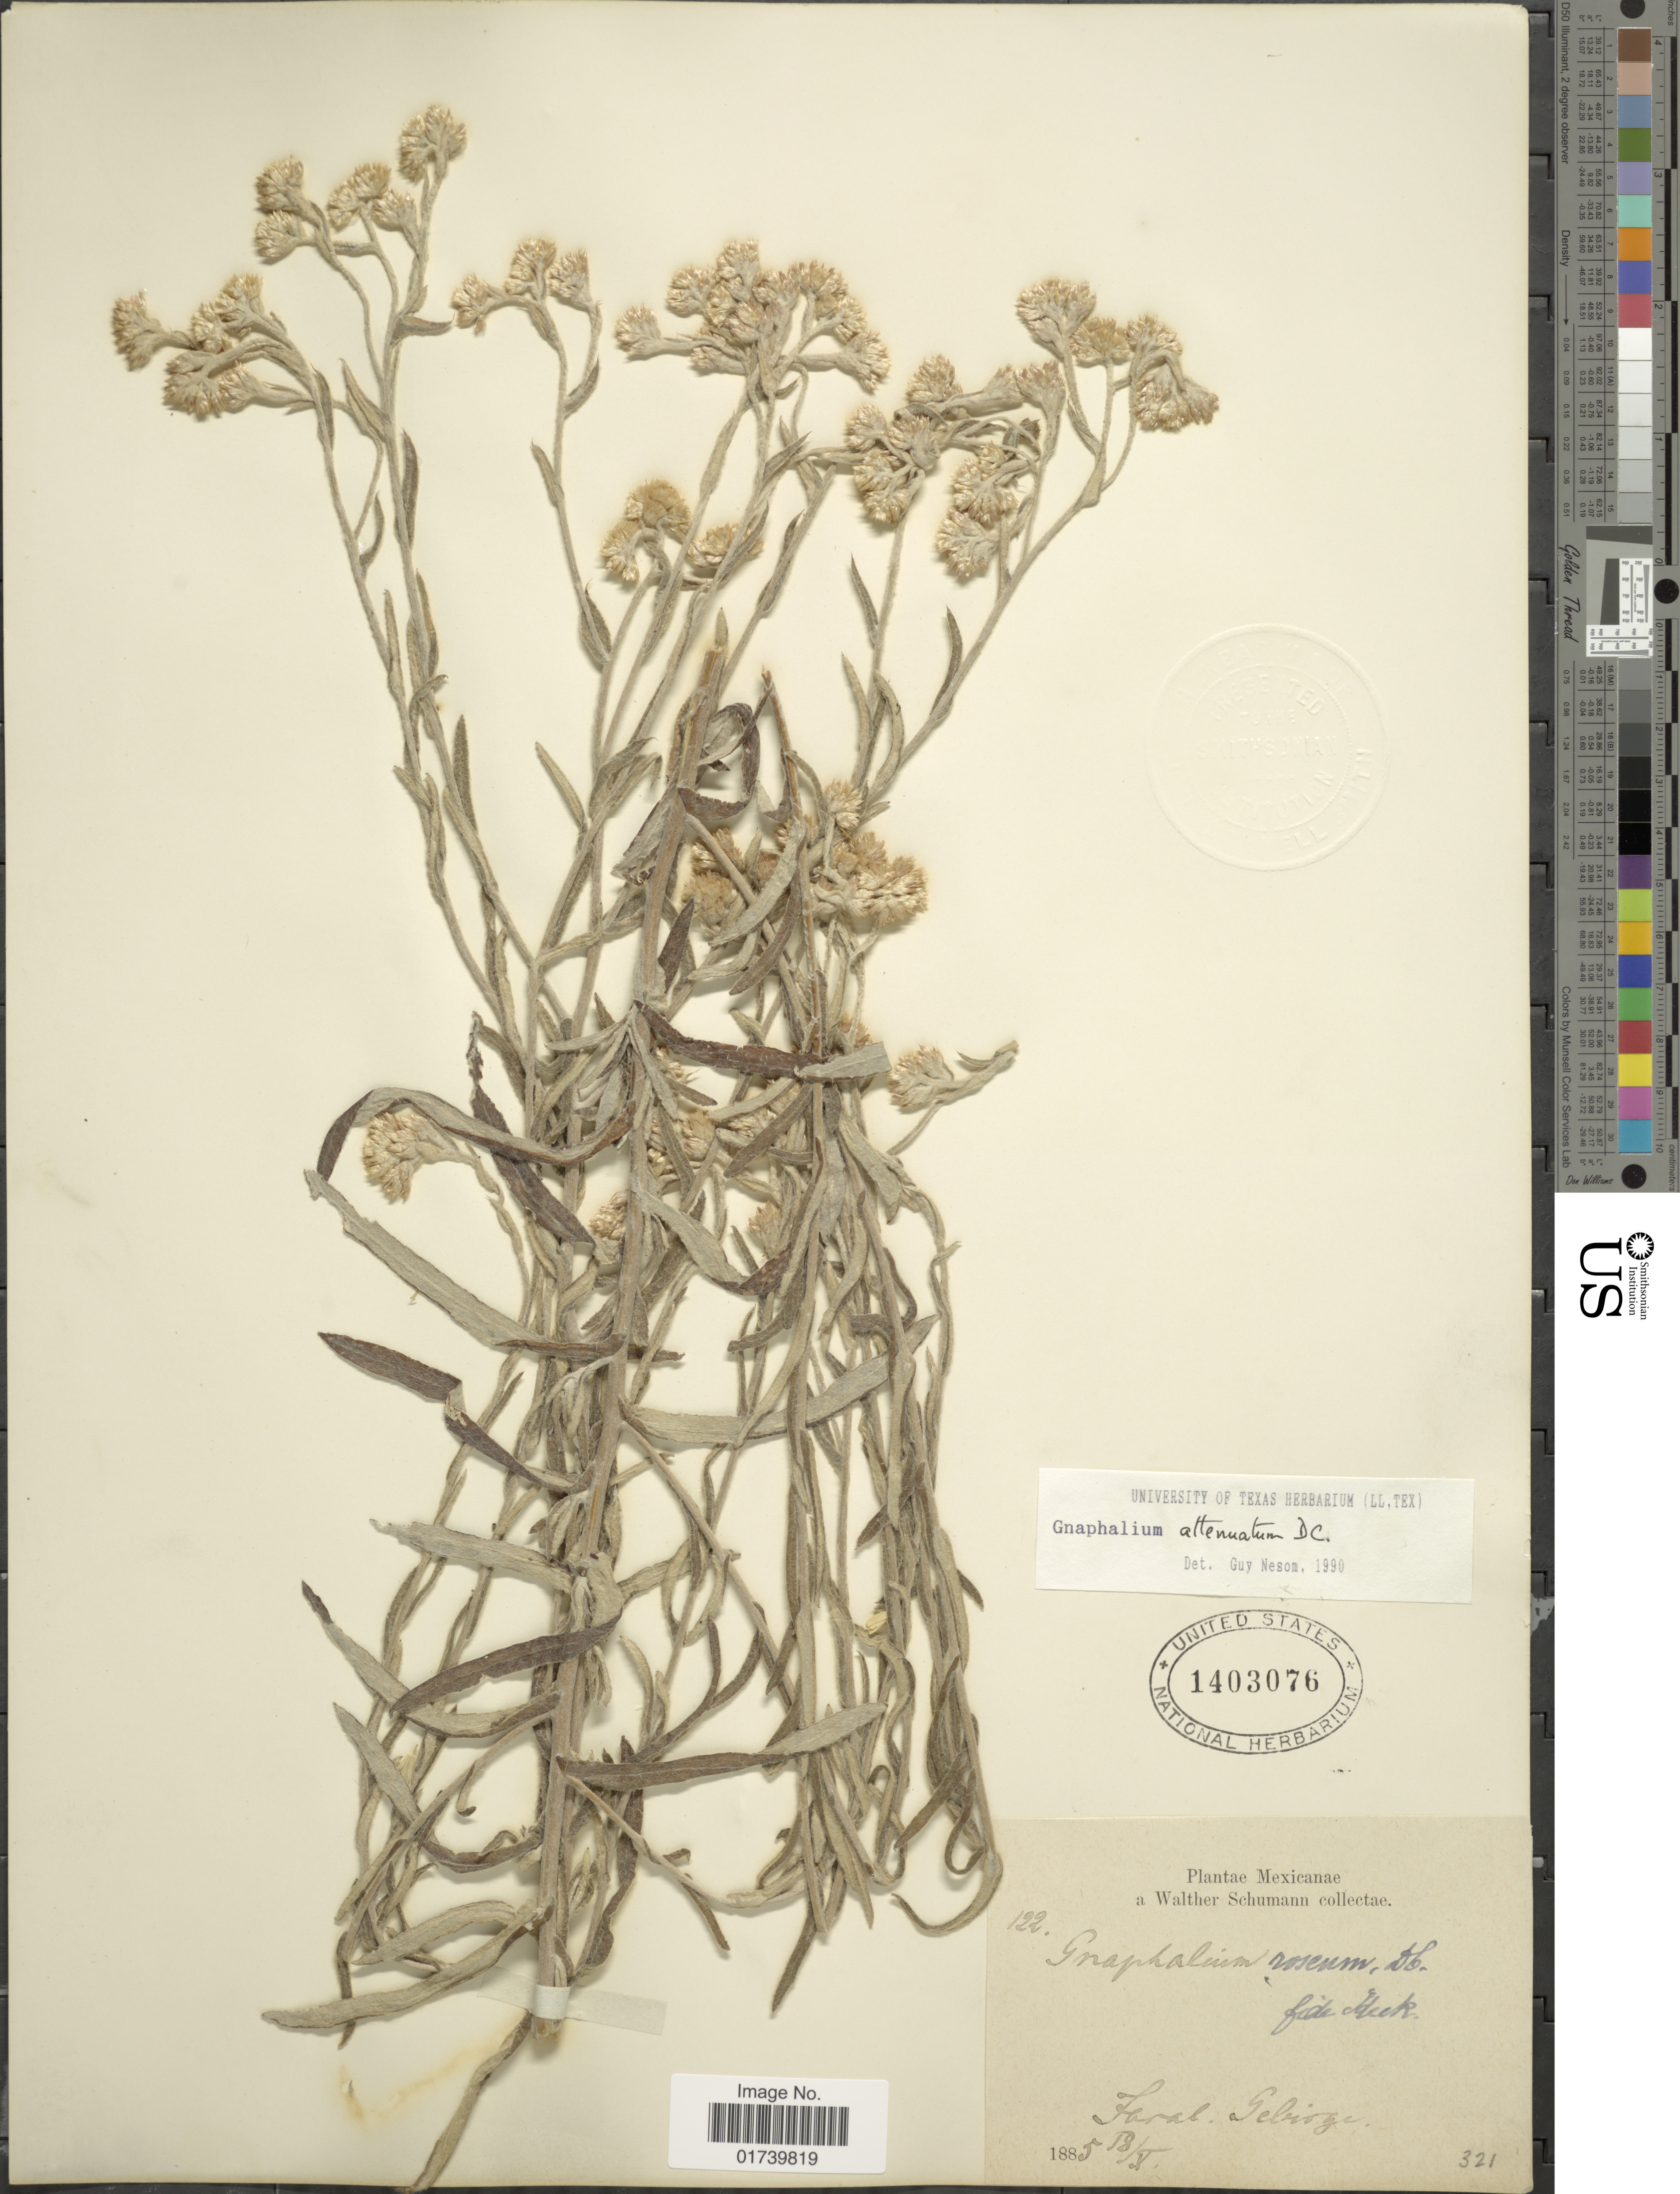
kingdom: Plantae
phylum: Tracheophyta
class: Magnoliopsida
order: Asterales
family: Asteraceae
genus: Pseudognaphalium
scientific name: Pseudognaphalium attenuatum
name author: (DC.) Anderb.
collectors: W. Schumann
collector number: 122/321*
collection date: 1885-10-18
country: Mexico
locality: Faral Gebrige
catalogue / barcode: US 1403076